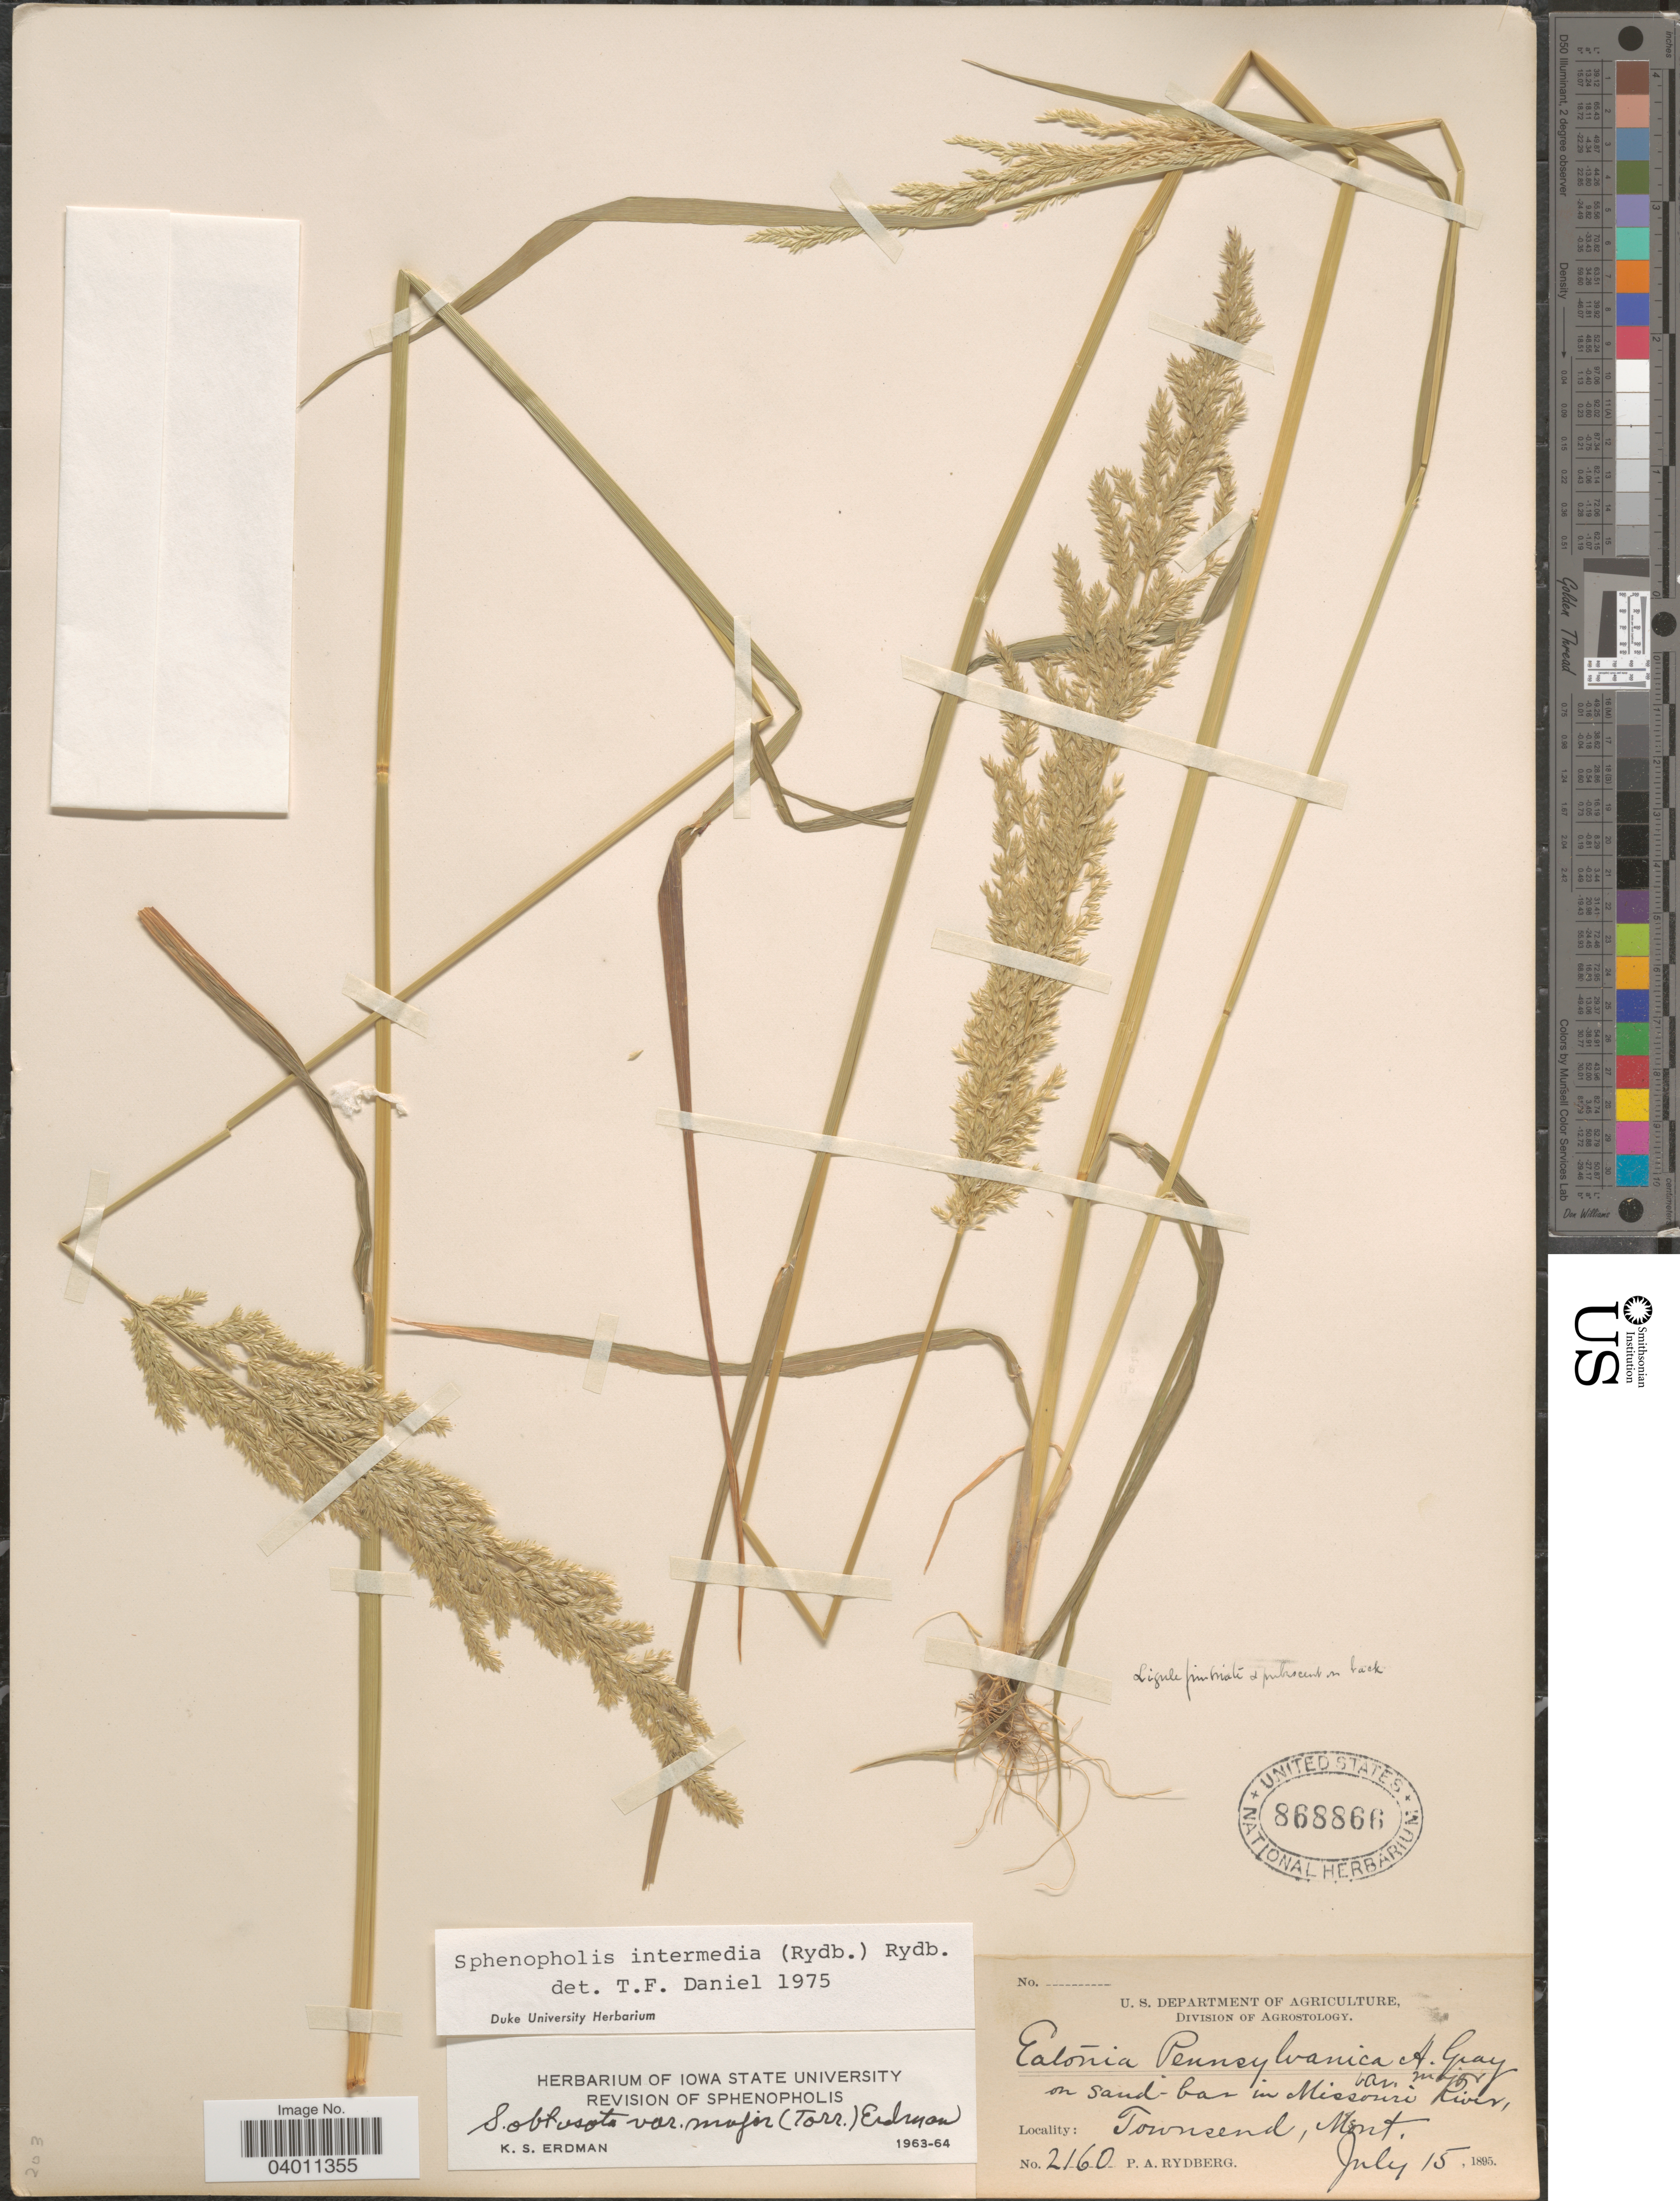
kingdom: Plantae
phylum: Tracheophyta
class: Liliopsida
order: Poales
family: Poaceae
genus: Sphenopholis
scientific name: Sphenopholis intermedia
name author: (Rydb.) Rydb.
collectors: P. A. Rydberg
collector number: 2160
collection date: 1895-07-15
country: United States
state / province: Montana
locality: On sand-bar in Missouri River, Townsend.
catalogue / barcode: US 868866